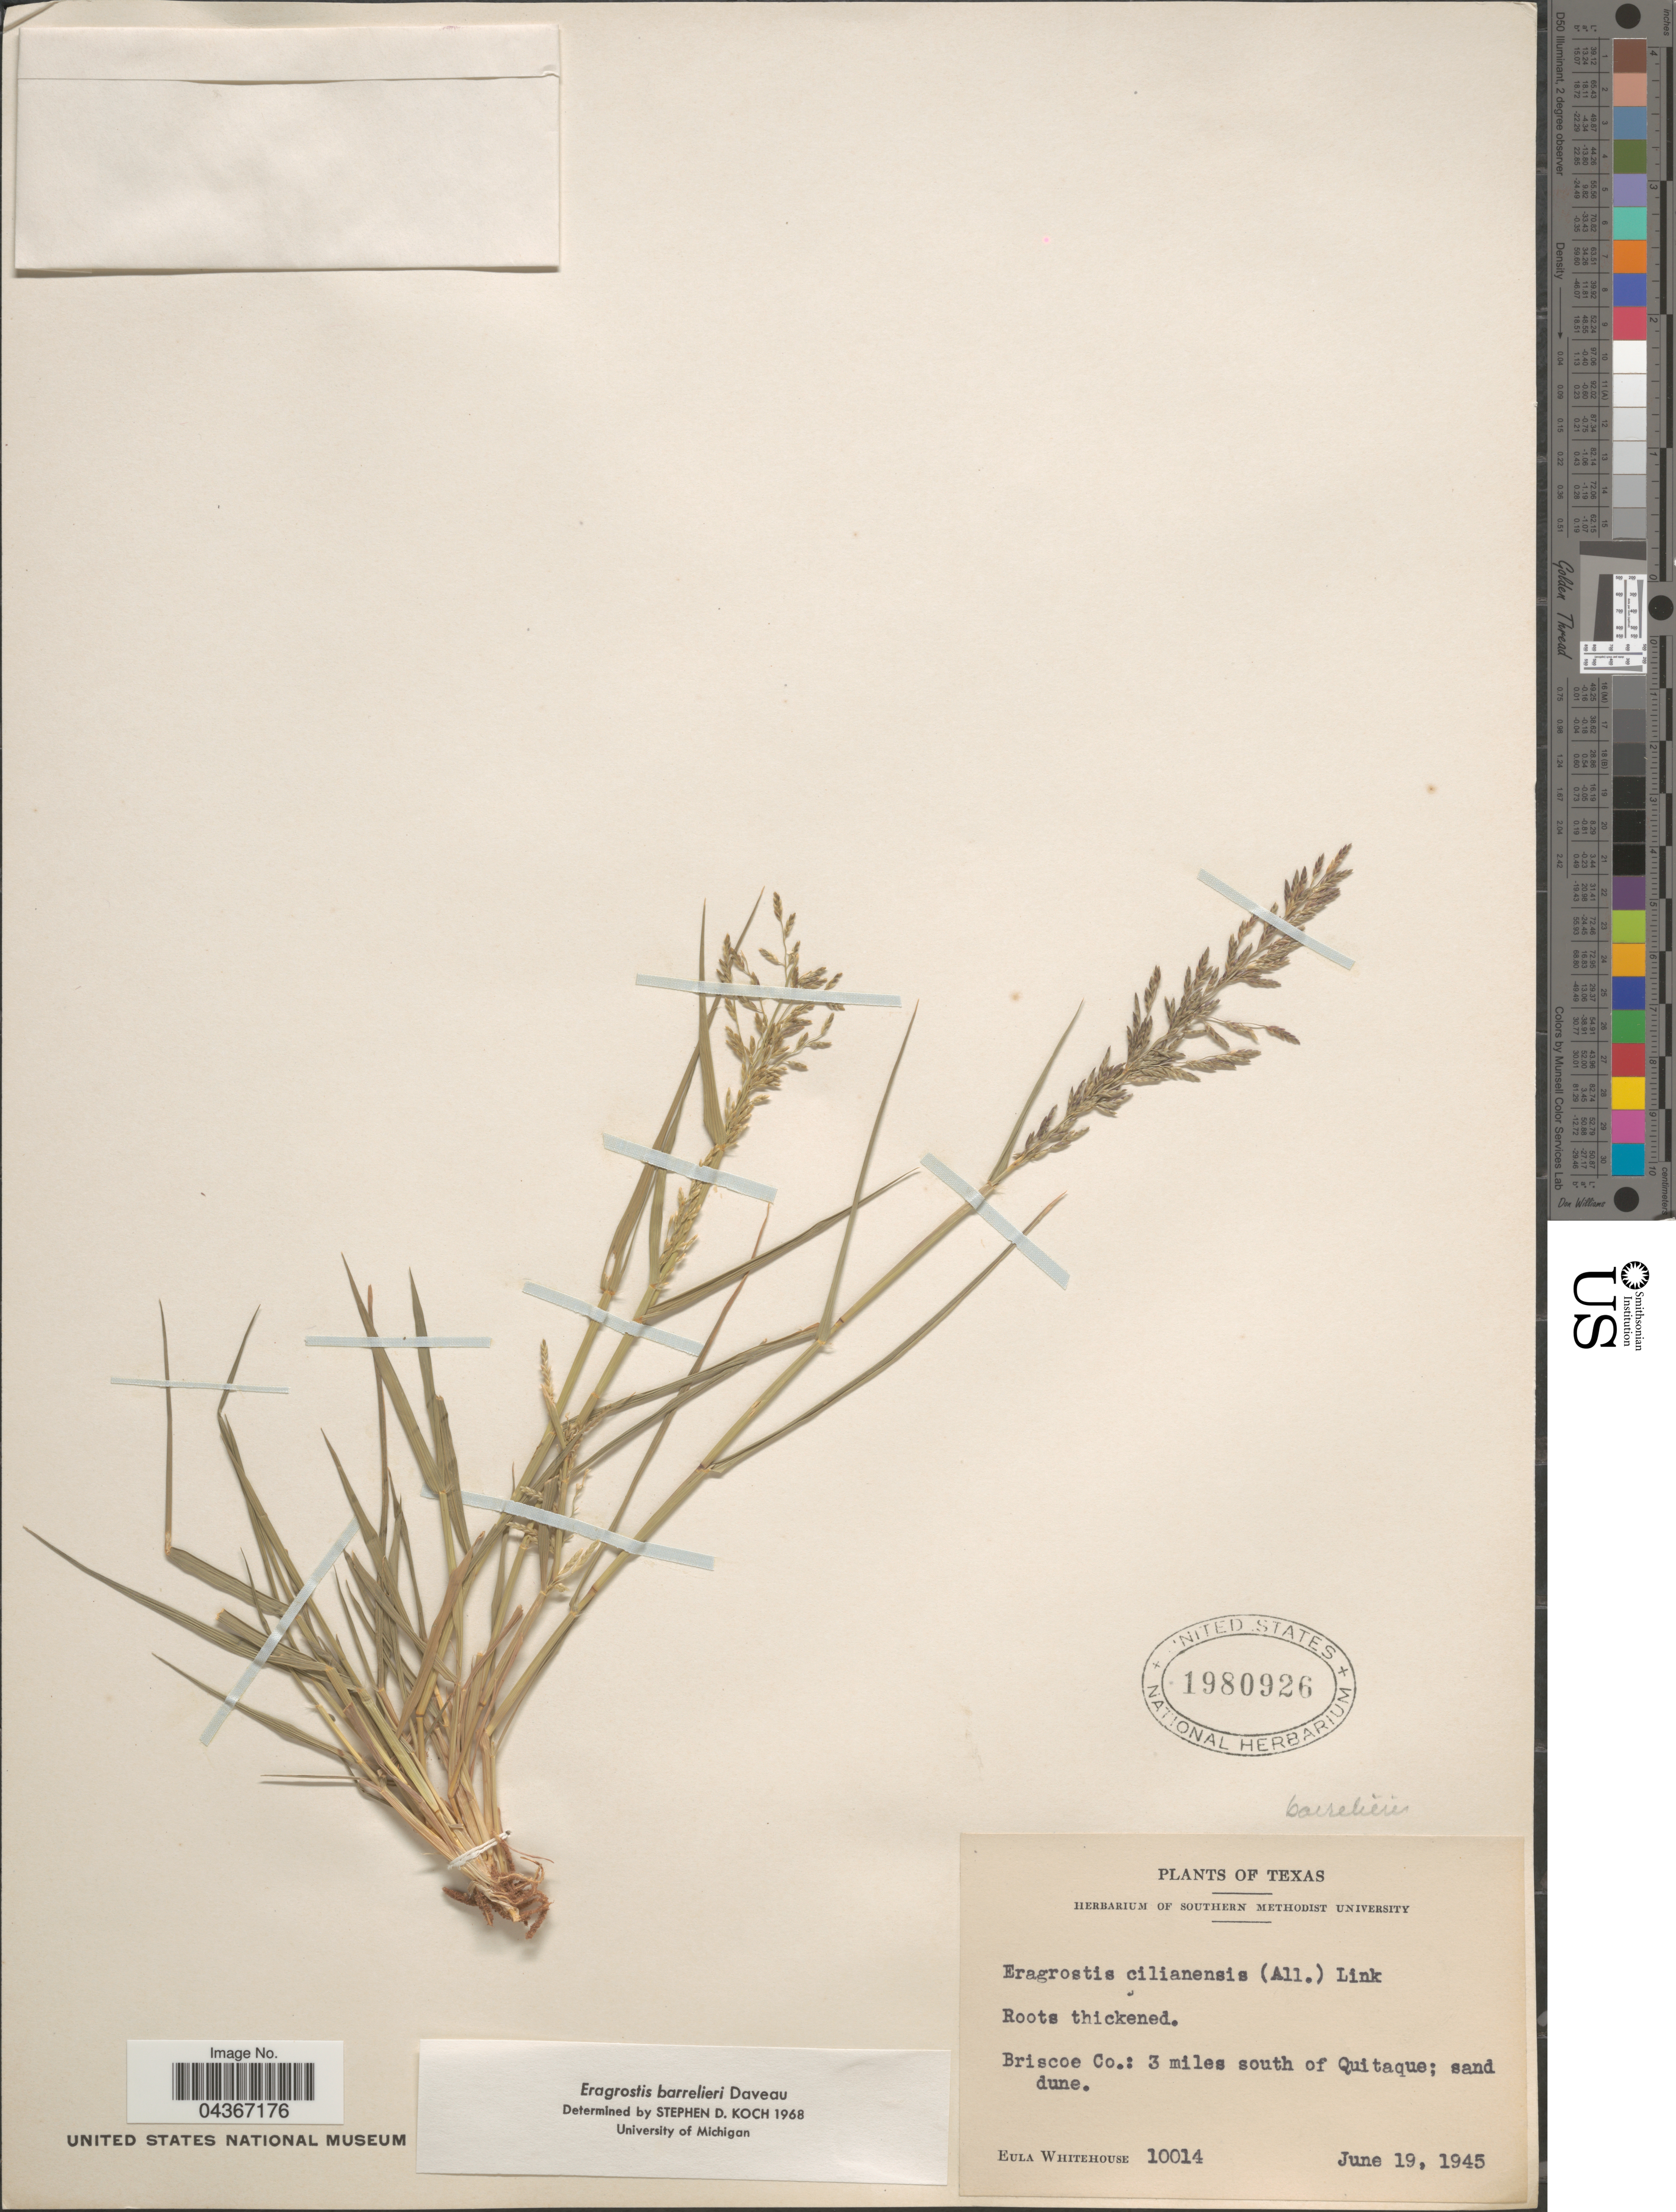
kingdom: Plantae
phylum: Tracheophyta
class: Liliopsida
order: Poales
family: Poaceae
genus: Eragrostis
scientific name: Eragrostis barrelieri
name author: Daveau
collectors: E. Whitehouse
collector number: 10014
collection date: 1945-06-19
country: United States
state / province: Texas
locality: Briscoe Co.: 3 miles south of Quitaque.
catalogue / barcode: US 1980926